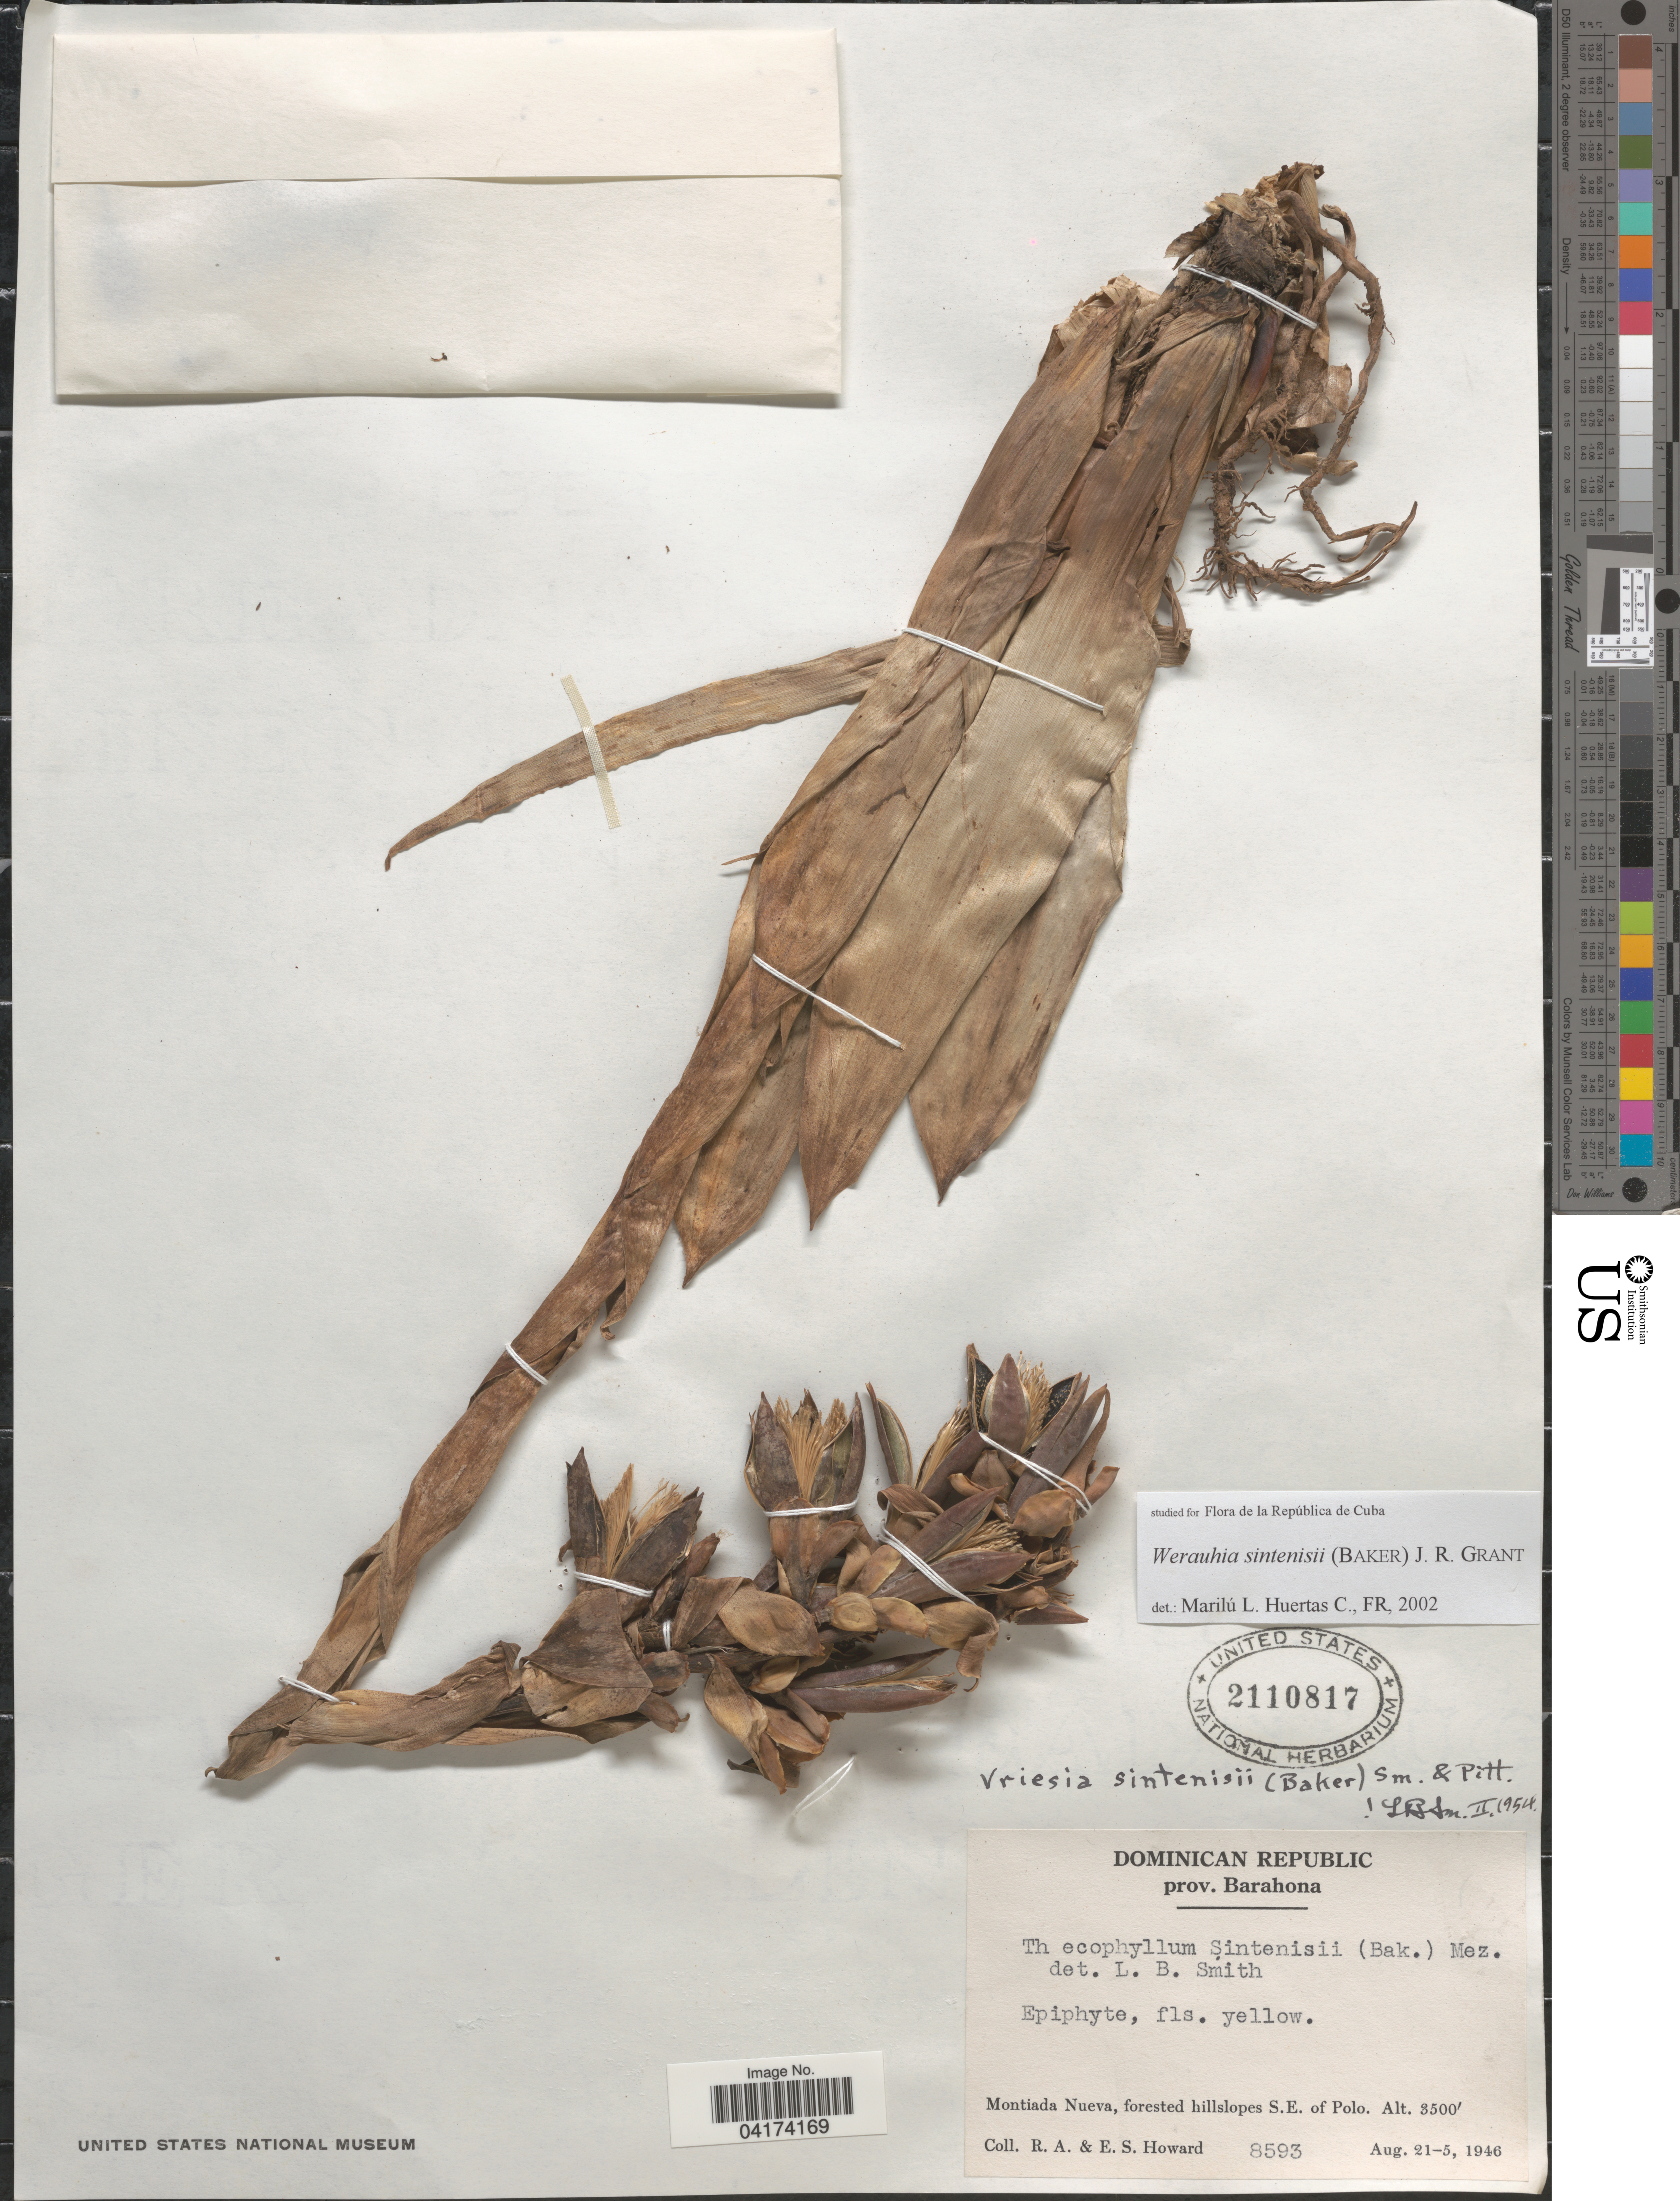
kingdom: Plantae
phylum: Tracheophyta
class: Liliopsida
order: Poales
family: Bromeliaceae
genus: Werauhia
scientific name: Werauhia sintenisii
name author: (Baker) J.R. Grant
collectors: R. A. Howard & E. S. Howard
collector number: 8593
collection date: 1946-08-05/1946-08-21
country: Dominican Republic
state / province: Barahona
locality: Montiada Nueva, forested hillslopes S.E. of Polo.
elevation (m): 1067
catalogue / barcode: US 2110817